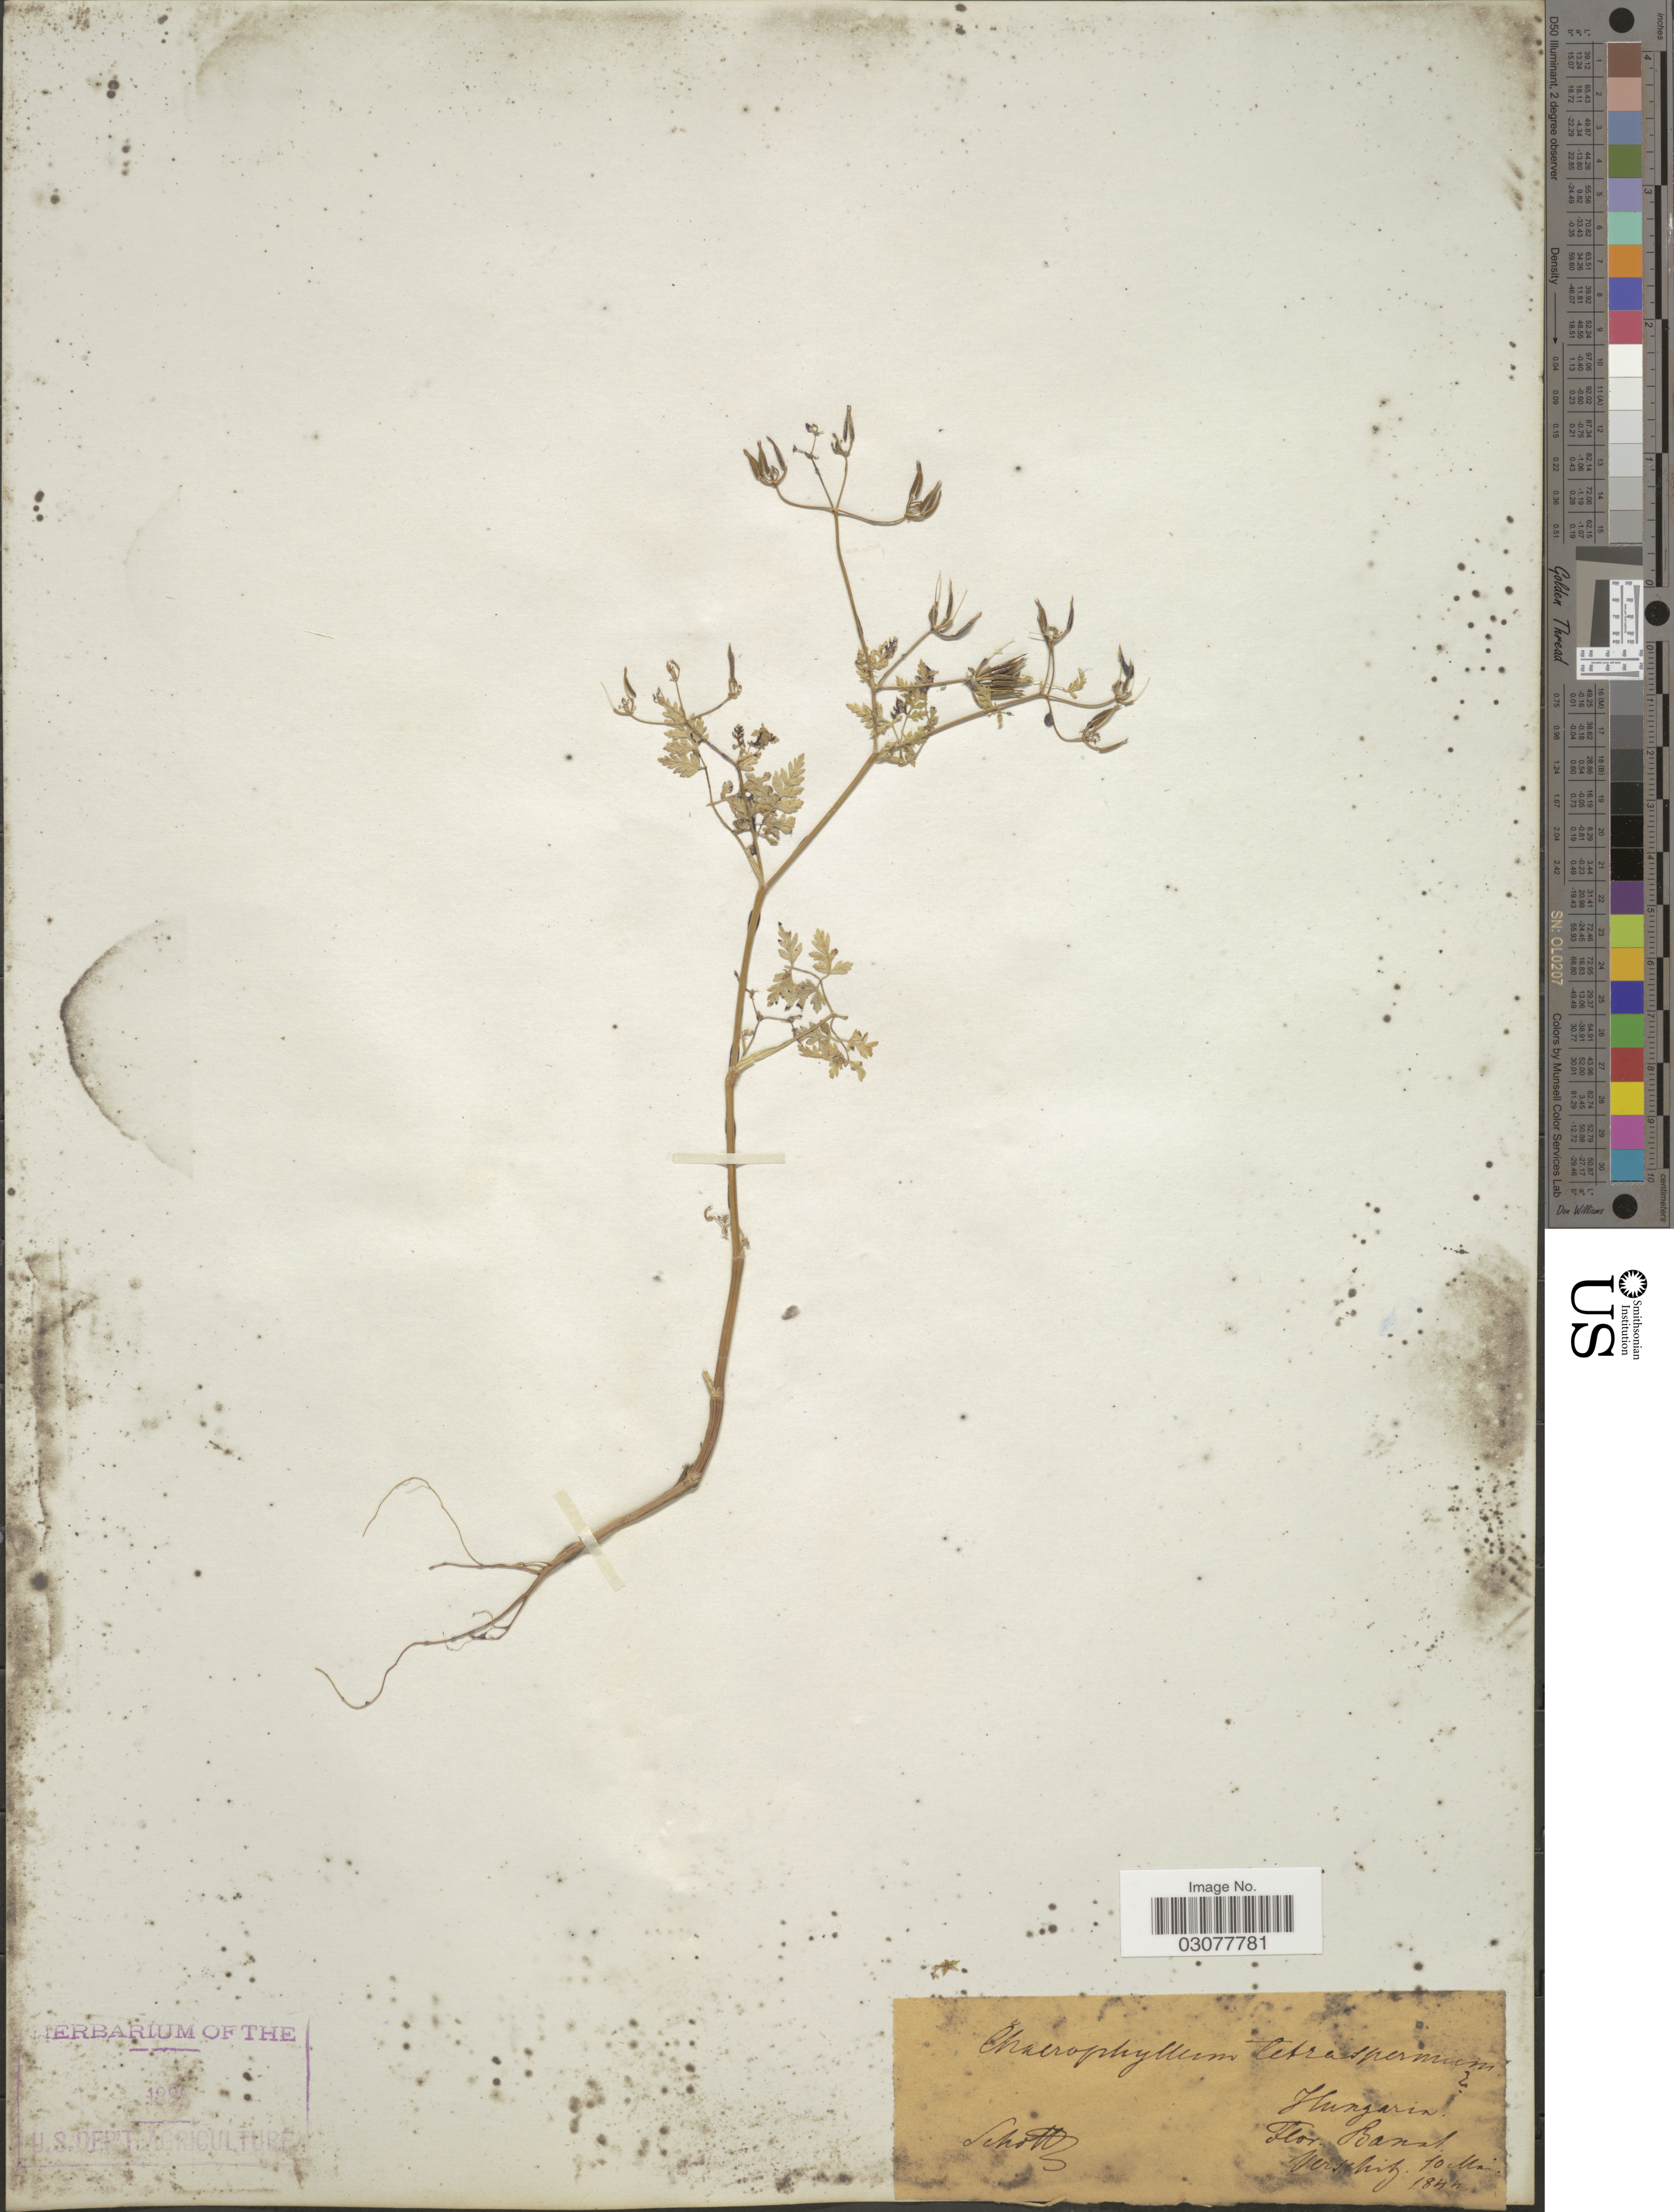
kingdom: Plantae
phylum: Tracheophyta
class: Magnoliopsida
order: Apiales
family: Apiaceae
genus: Chaerophyllum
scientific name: Chaerophyllum temulum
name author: L.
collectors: Schott, --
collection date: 1844-05-10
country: Hungary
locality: Flor Banat Verschitz.